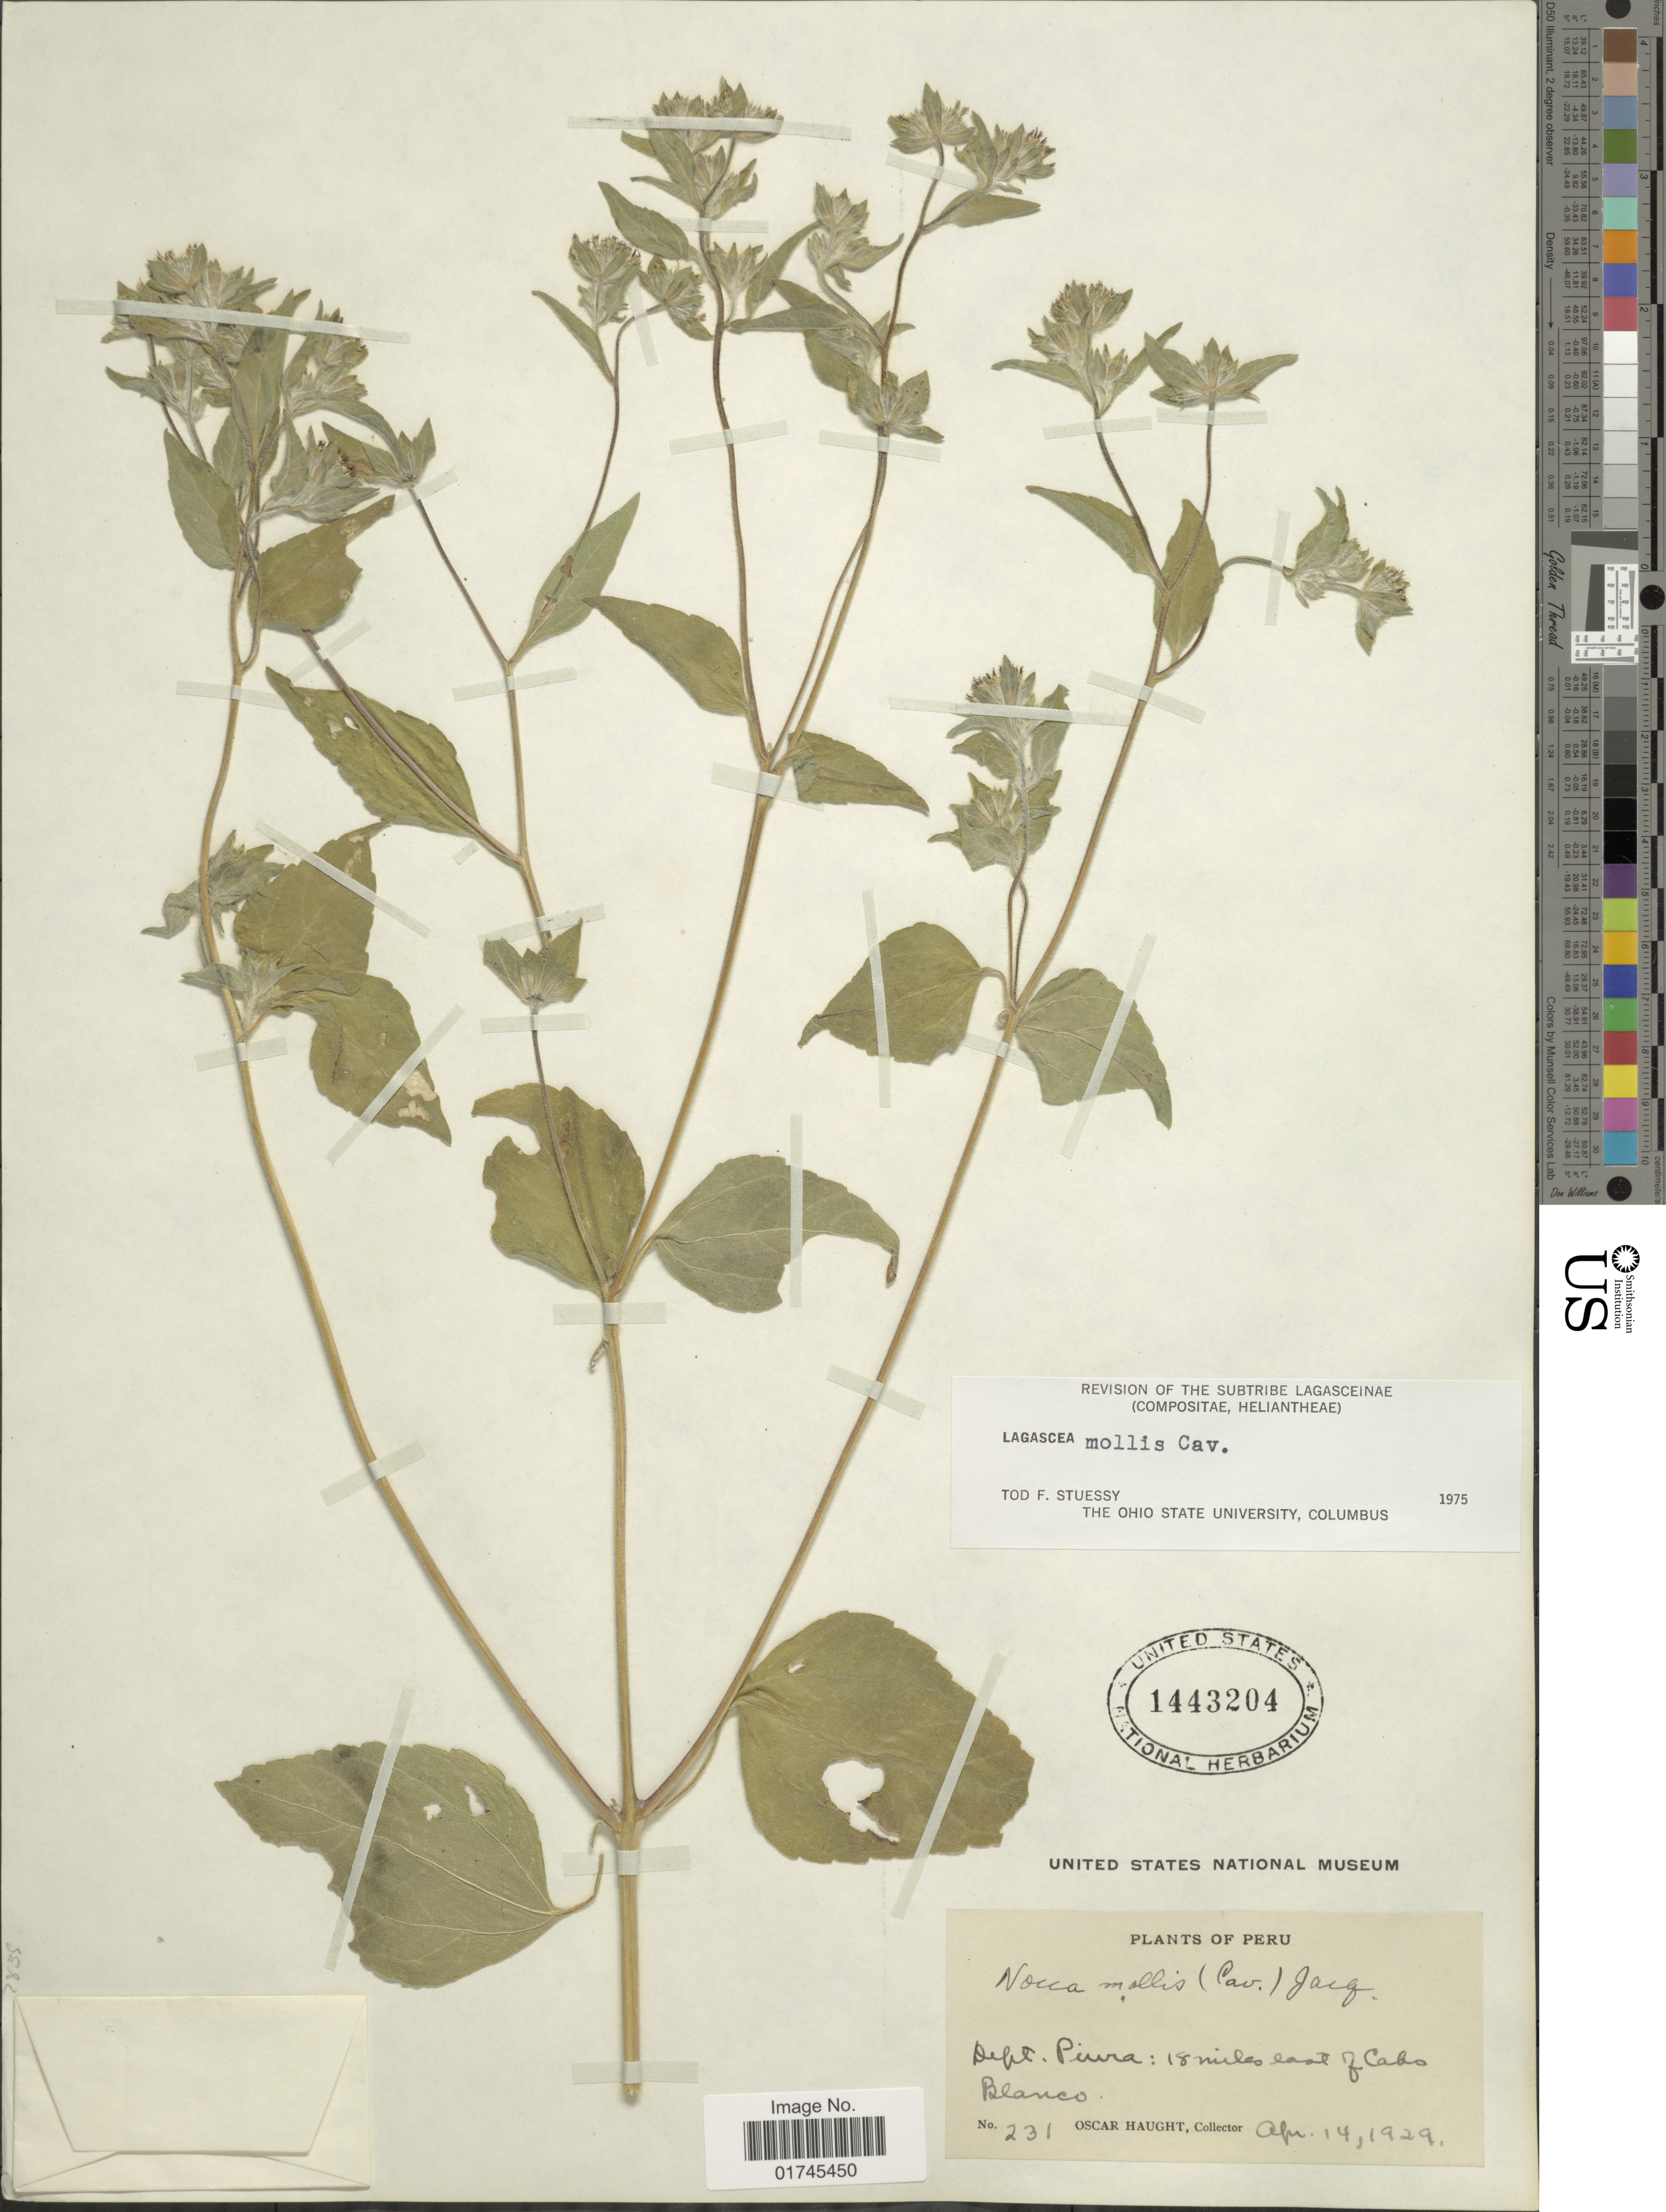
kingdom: Plantae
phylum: Tracheophyta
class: Magnoliopsida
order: Asterales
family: Asteraceae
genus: Lagascea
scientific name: Lagascea mollis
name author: Cav.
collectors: O. L. Haught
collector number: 231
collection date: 1929-04-14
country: Peru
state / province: Piura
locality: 18 miles east of Cabo Blanco.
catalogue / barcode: US 1443204